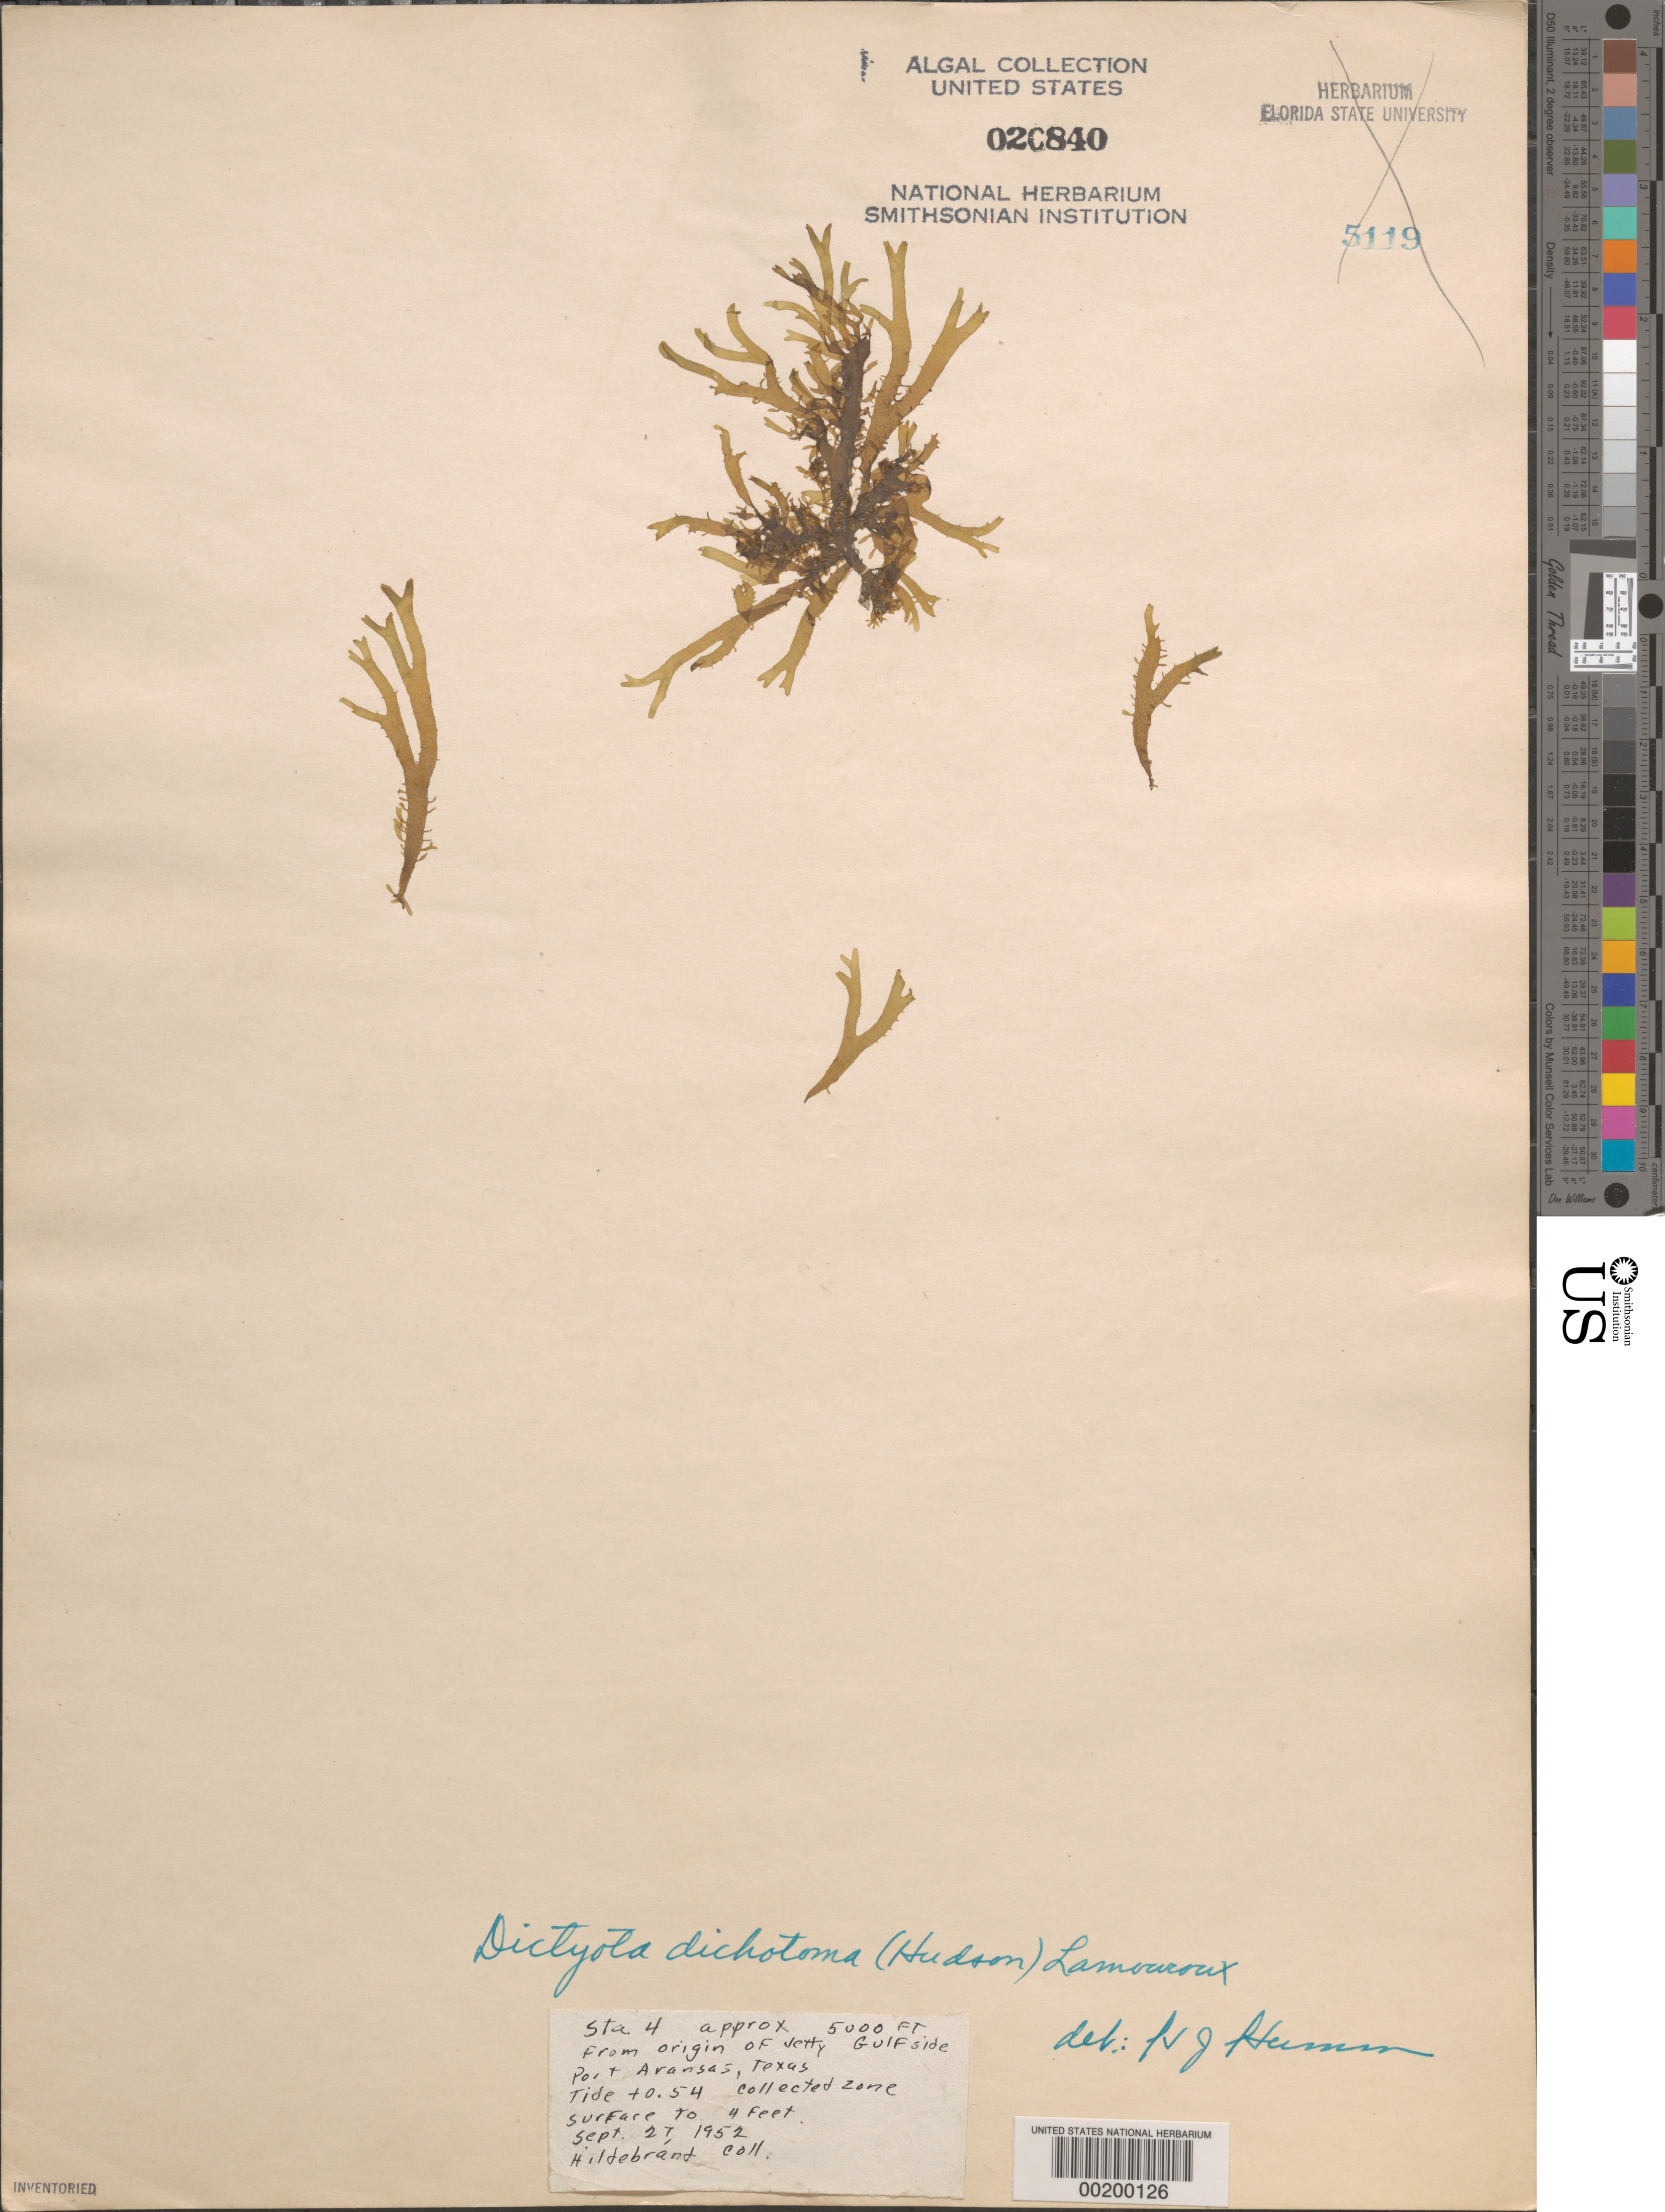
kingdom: Chromista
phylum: Ochrophyta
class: Phaeophyceae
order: Dictyotales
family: Dictyotaceae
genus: Dictyota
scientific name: Dictyota dichotoma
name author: (Huds.) J.V.Lamouroux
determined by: Humm, Harold J.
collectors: H. Hildebrand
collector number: Station 4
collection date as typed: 27 Sep 1952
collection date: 1952-09-27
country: United States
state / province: Texas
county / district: Nueces County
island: Mustang Island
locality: Port Aransas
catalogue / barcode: US 20840